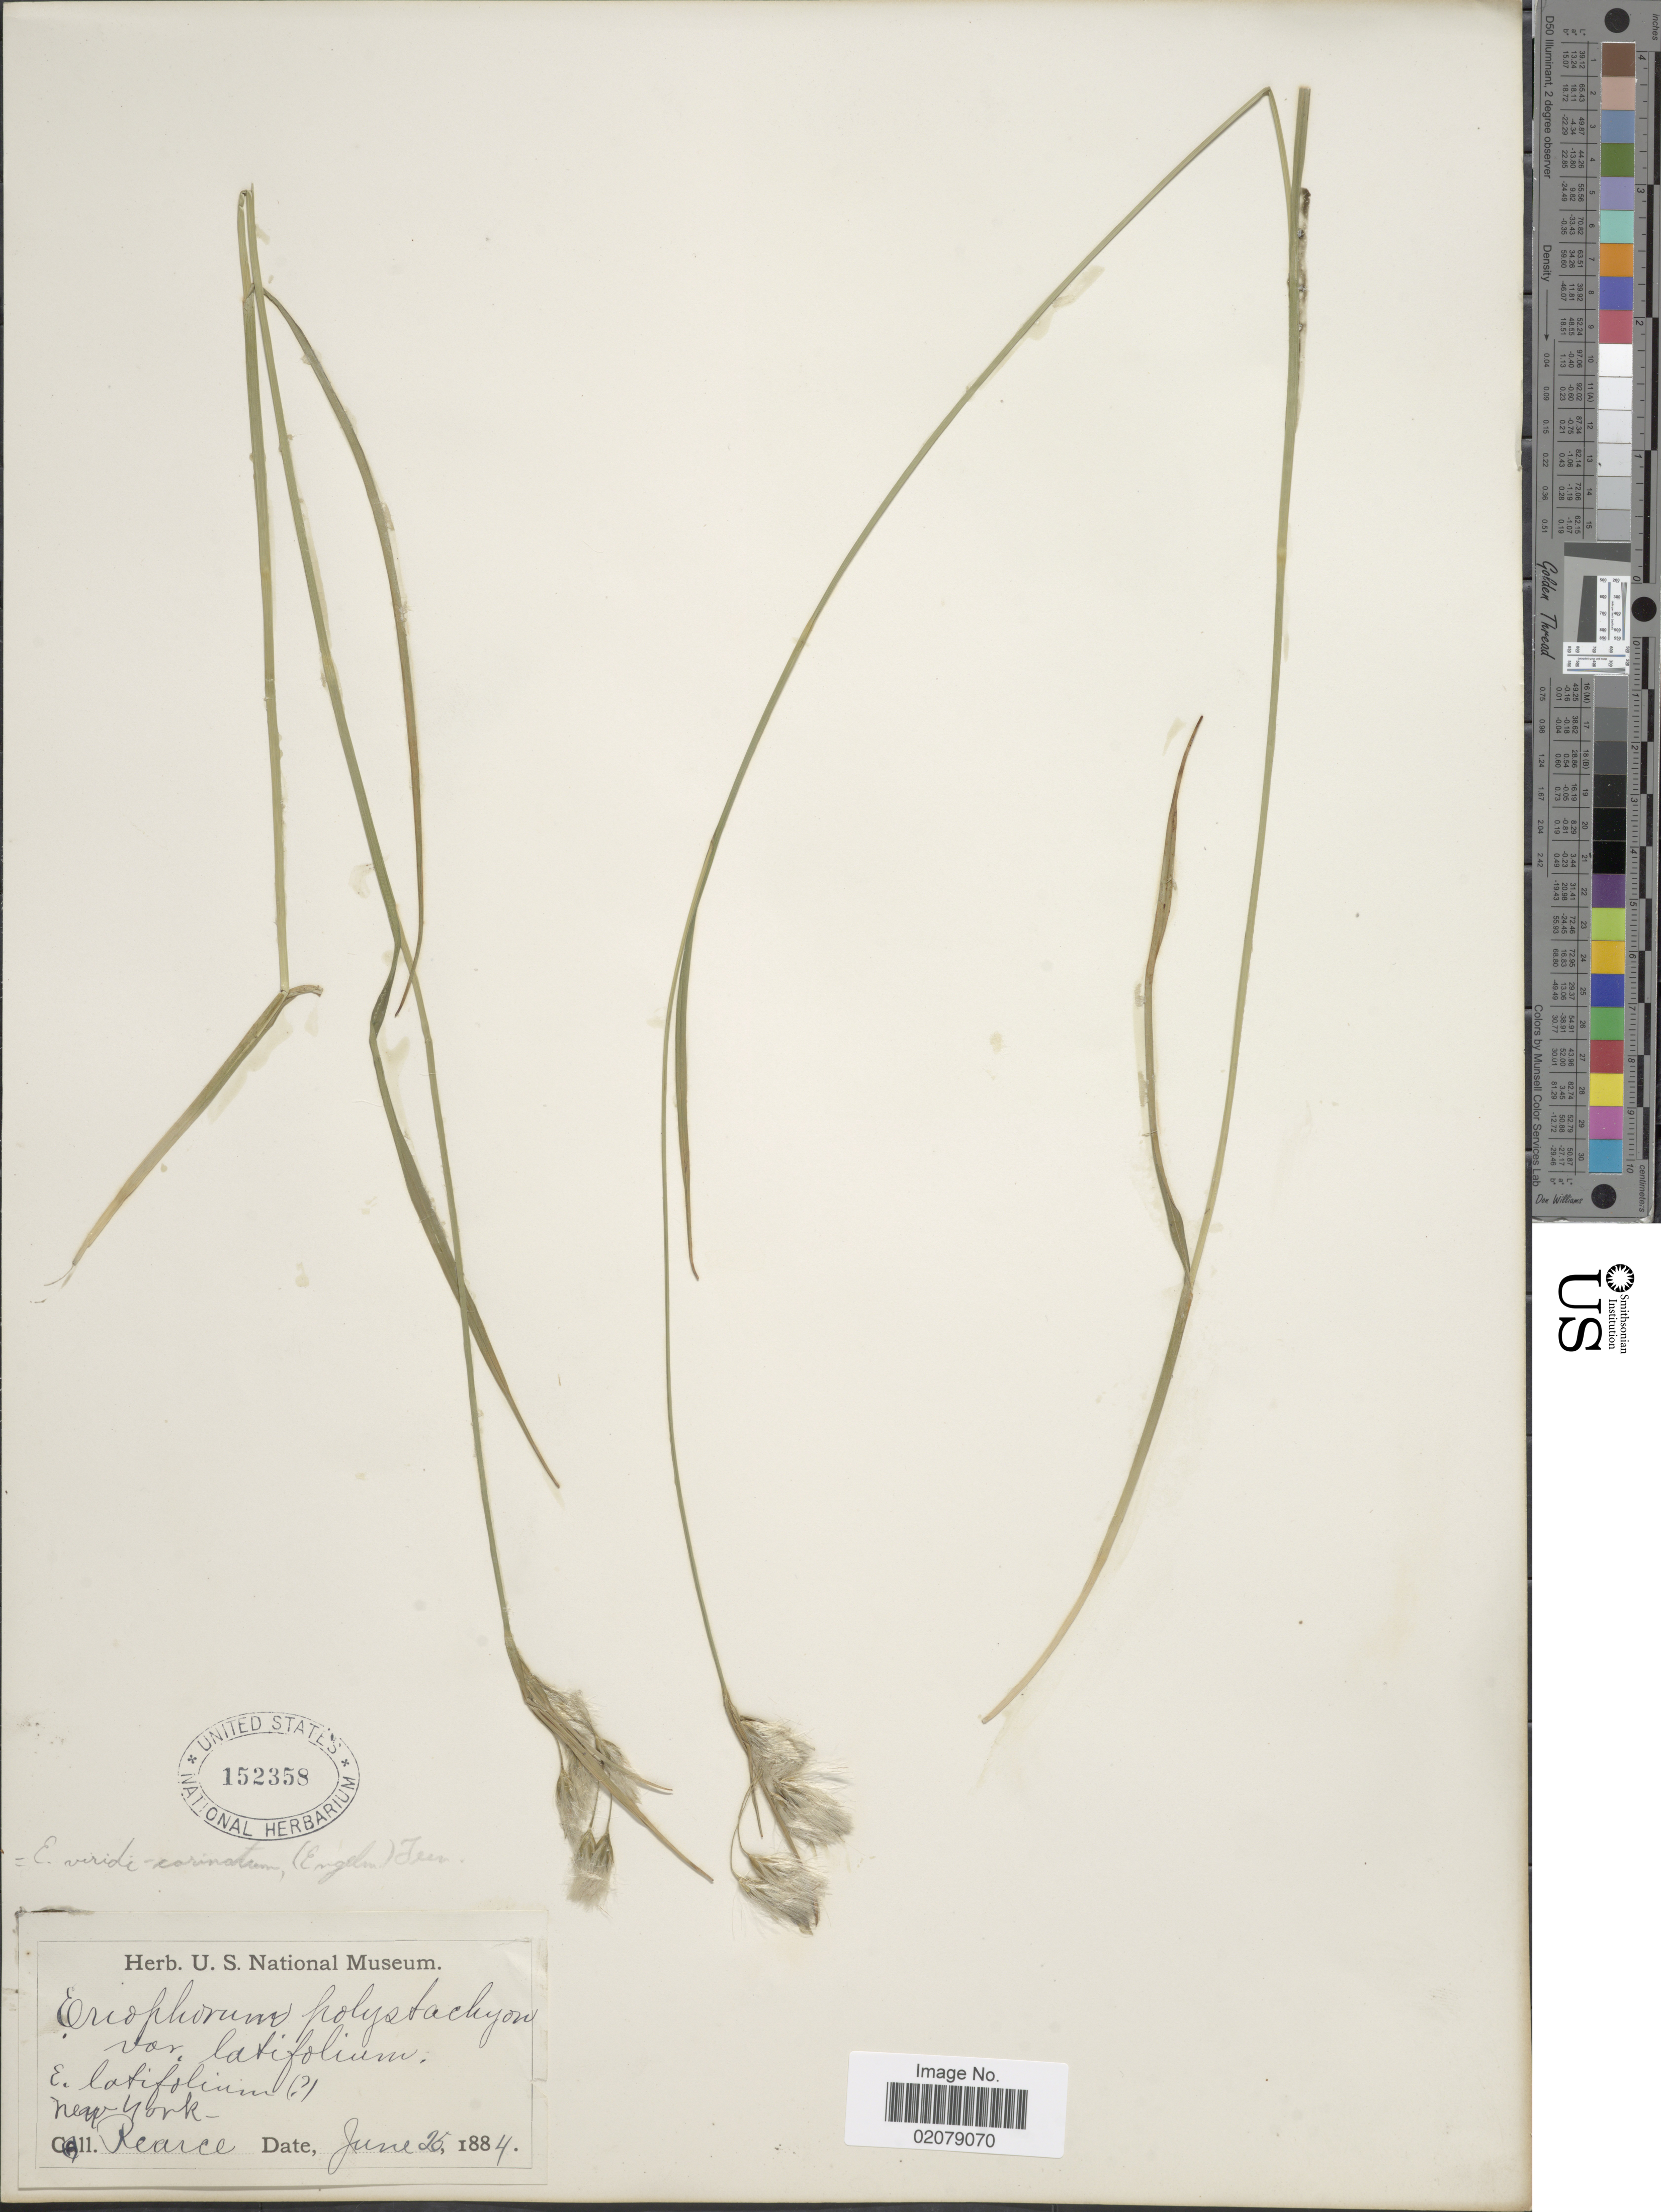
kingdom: Plantae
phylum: Tracheophyta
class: Liliopsida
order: Poales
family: Cyperaceae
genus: Eriophorum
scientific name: Eriophorum viridicarinatum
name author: (Englem.) Fernald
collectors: -. Pearce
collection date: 1884-06-25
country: United States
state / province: New York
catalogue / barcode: US 152358